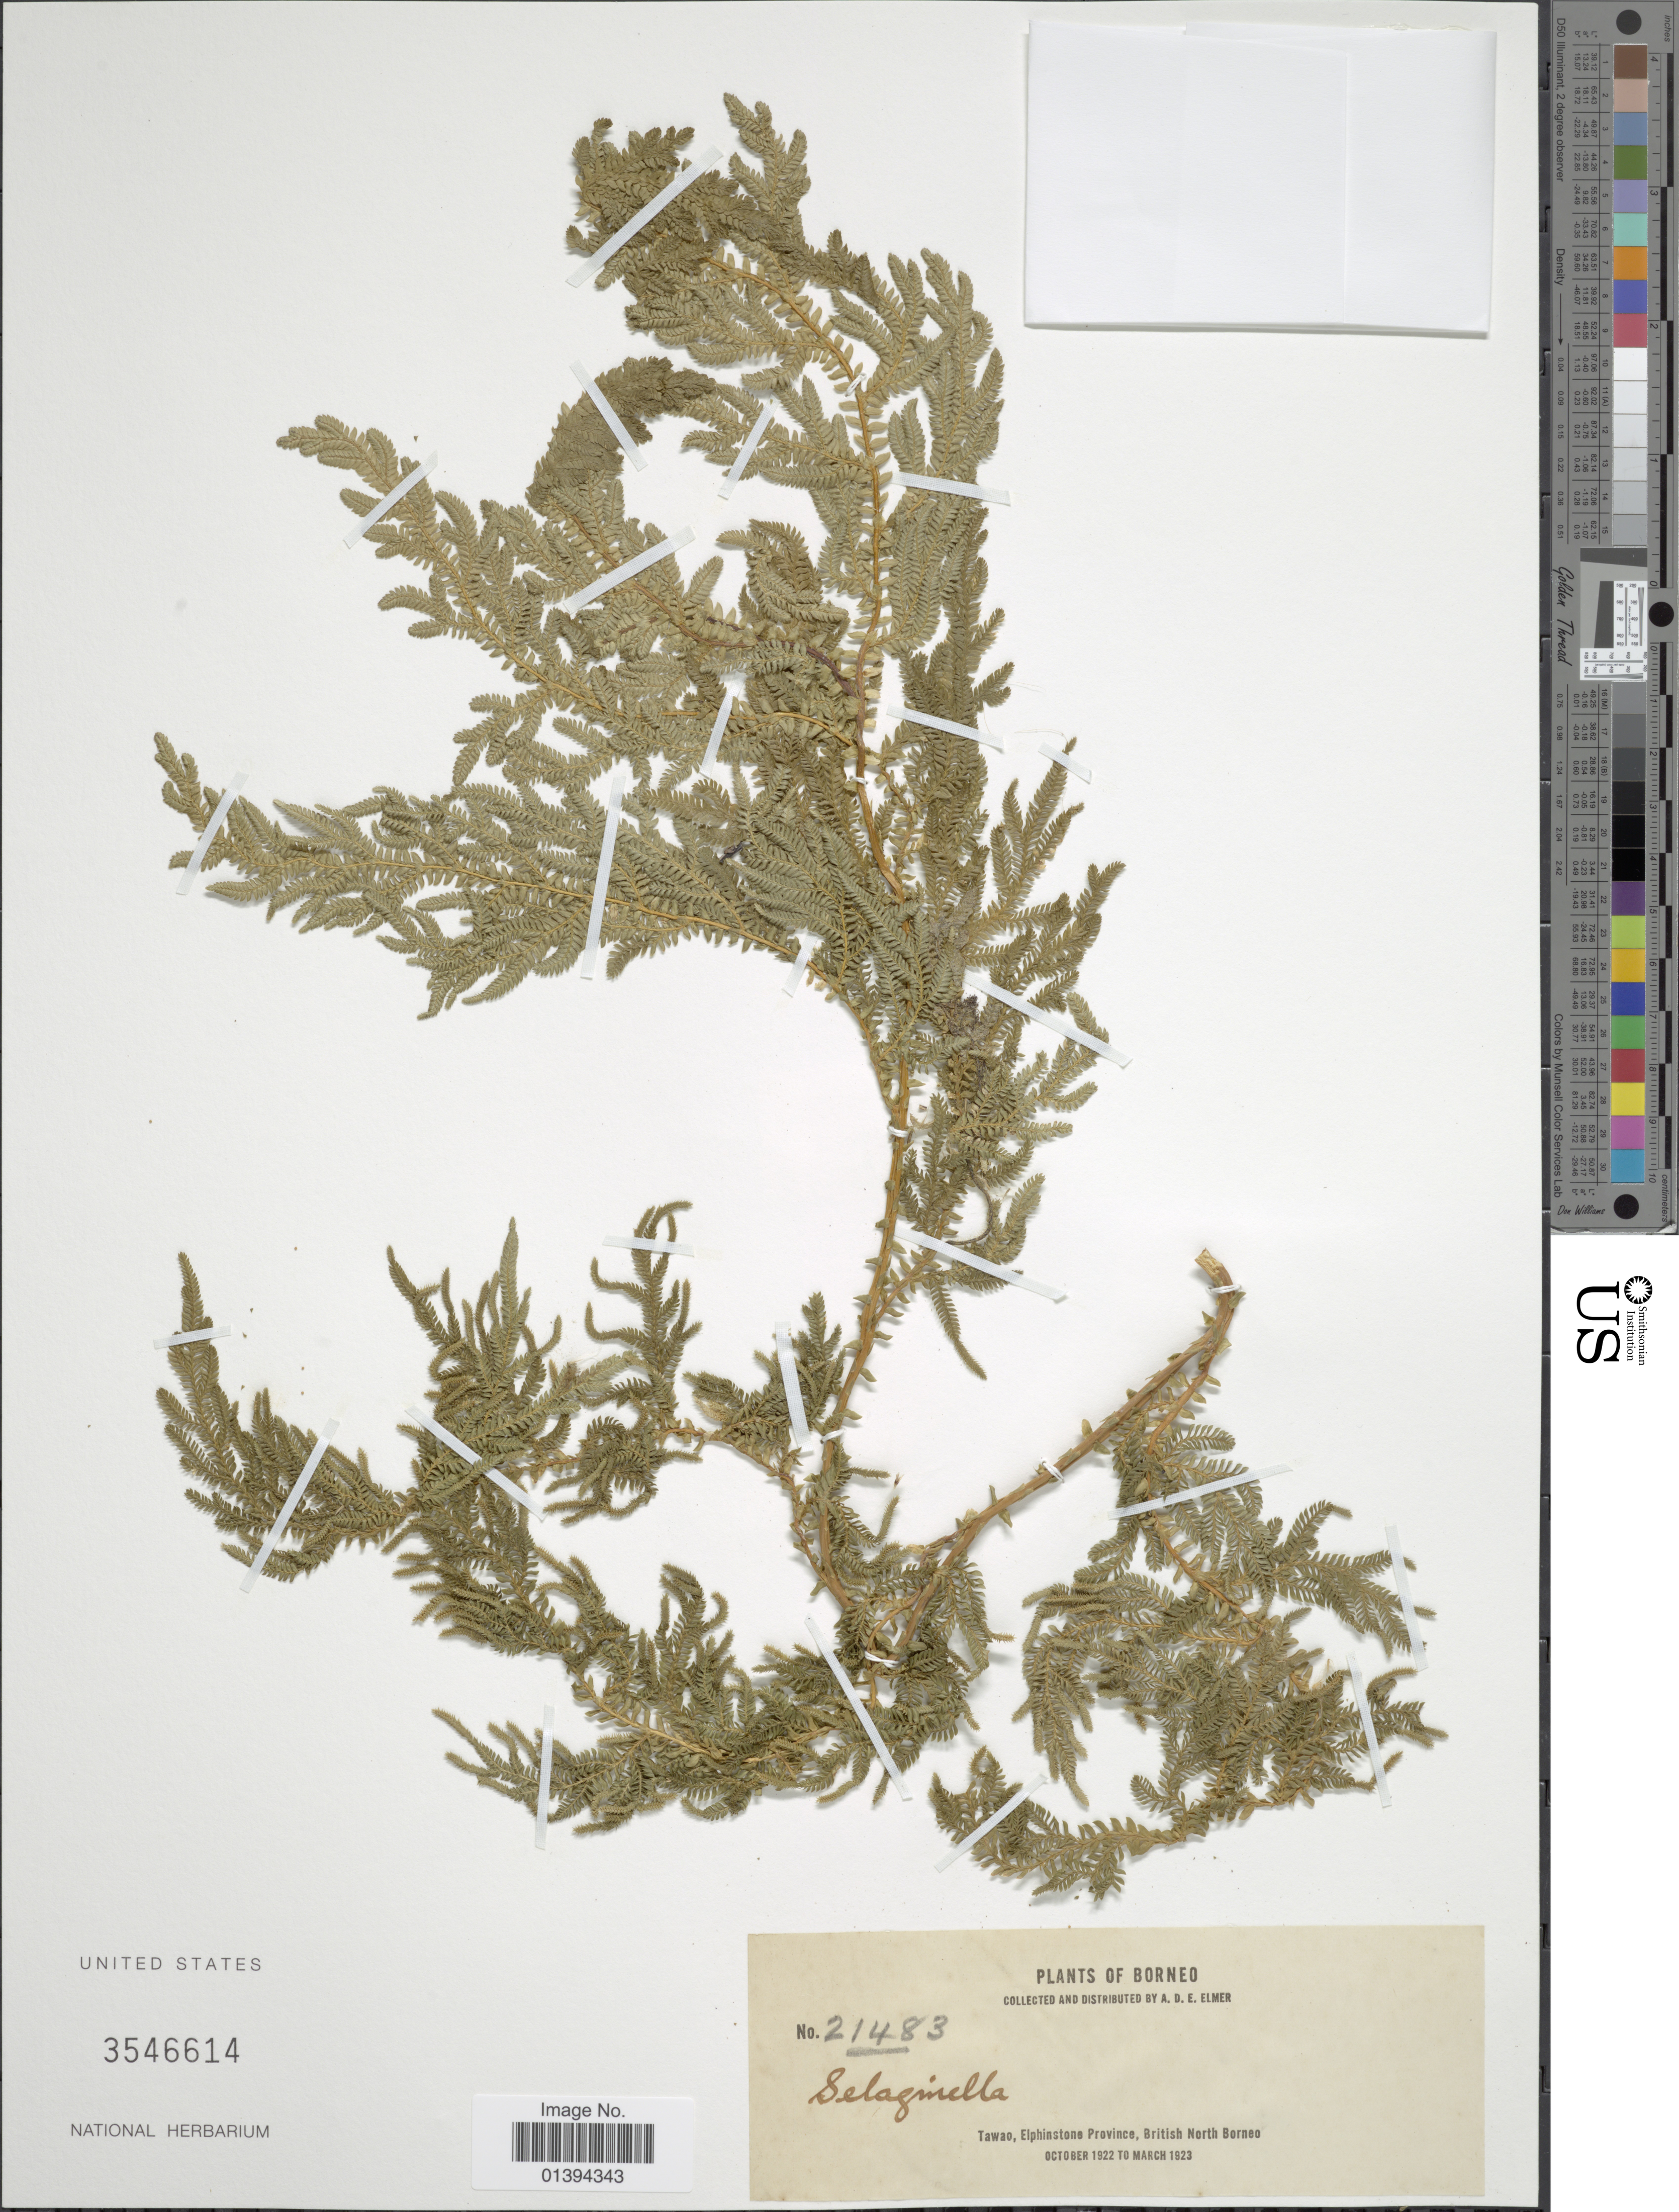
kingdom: Plantae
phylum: Tracheophyta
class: Lycopodiopsida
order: Selaginellales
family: Selaginellaceae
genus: Selaginella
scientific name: Selaginella sp.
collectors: A. D. E. Elmer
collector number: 21483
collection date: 1922-10/1923-03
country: Malaysia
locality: Tawao, Elphinstone Province, British North Borneo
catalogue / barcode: US 3546614